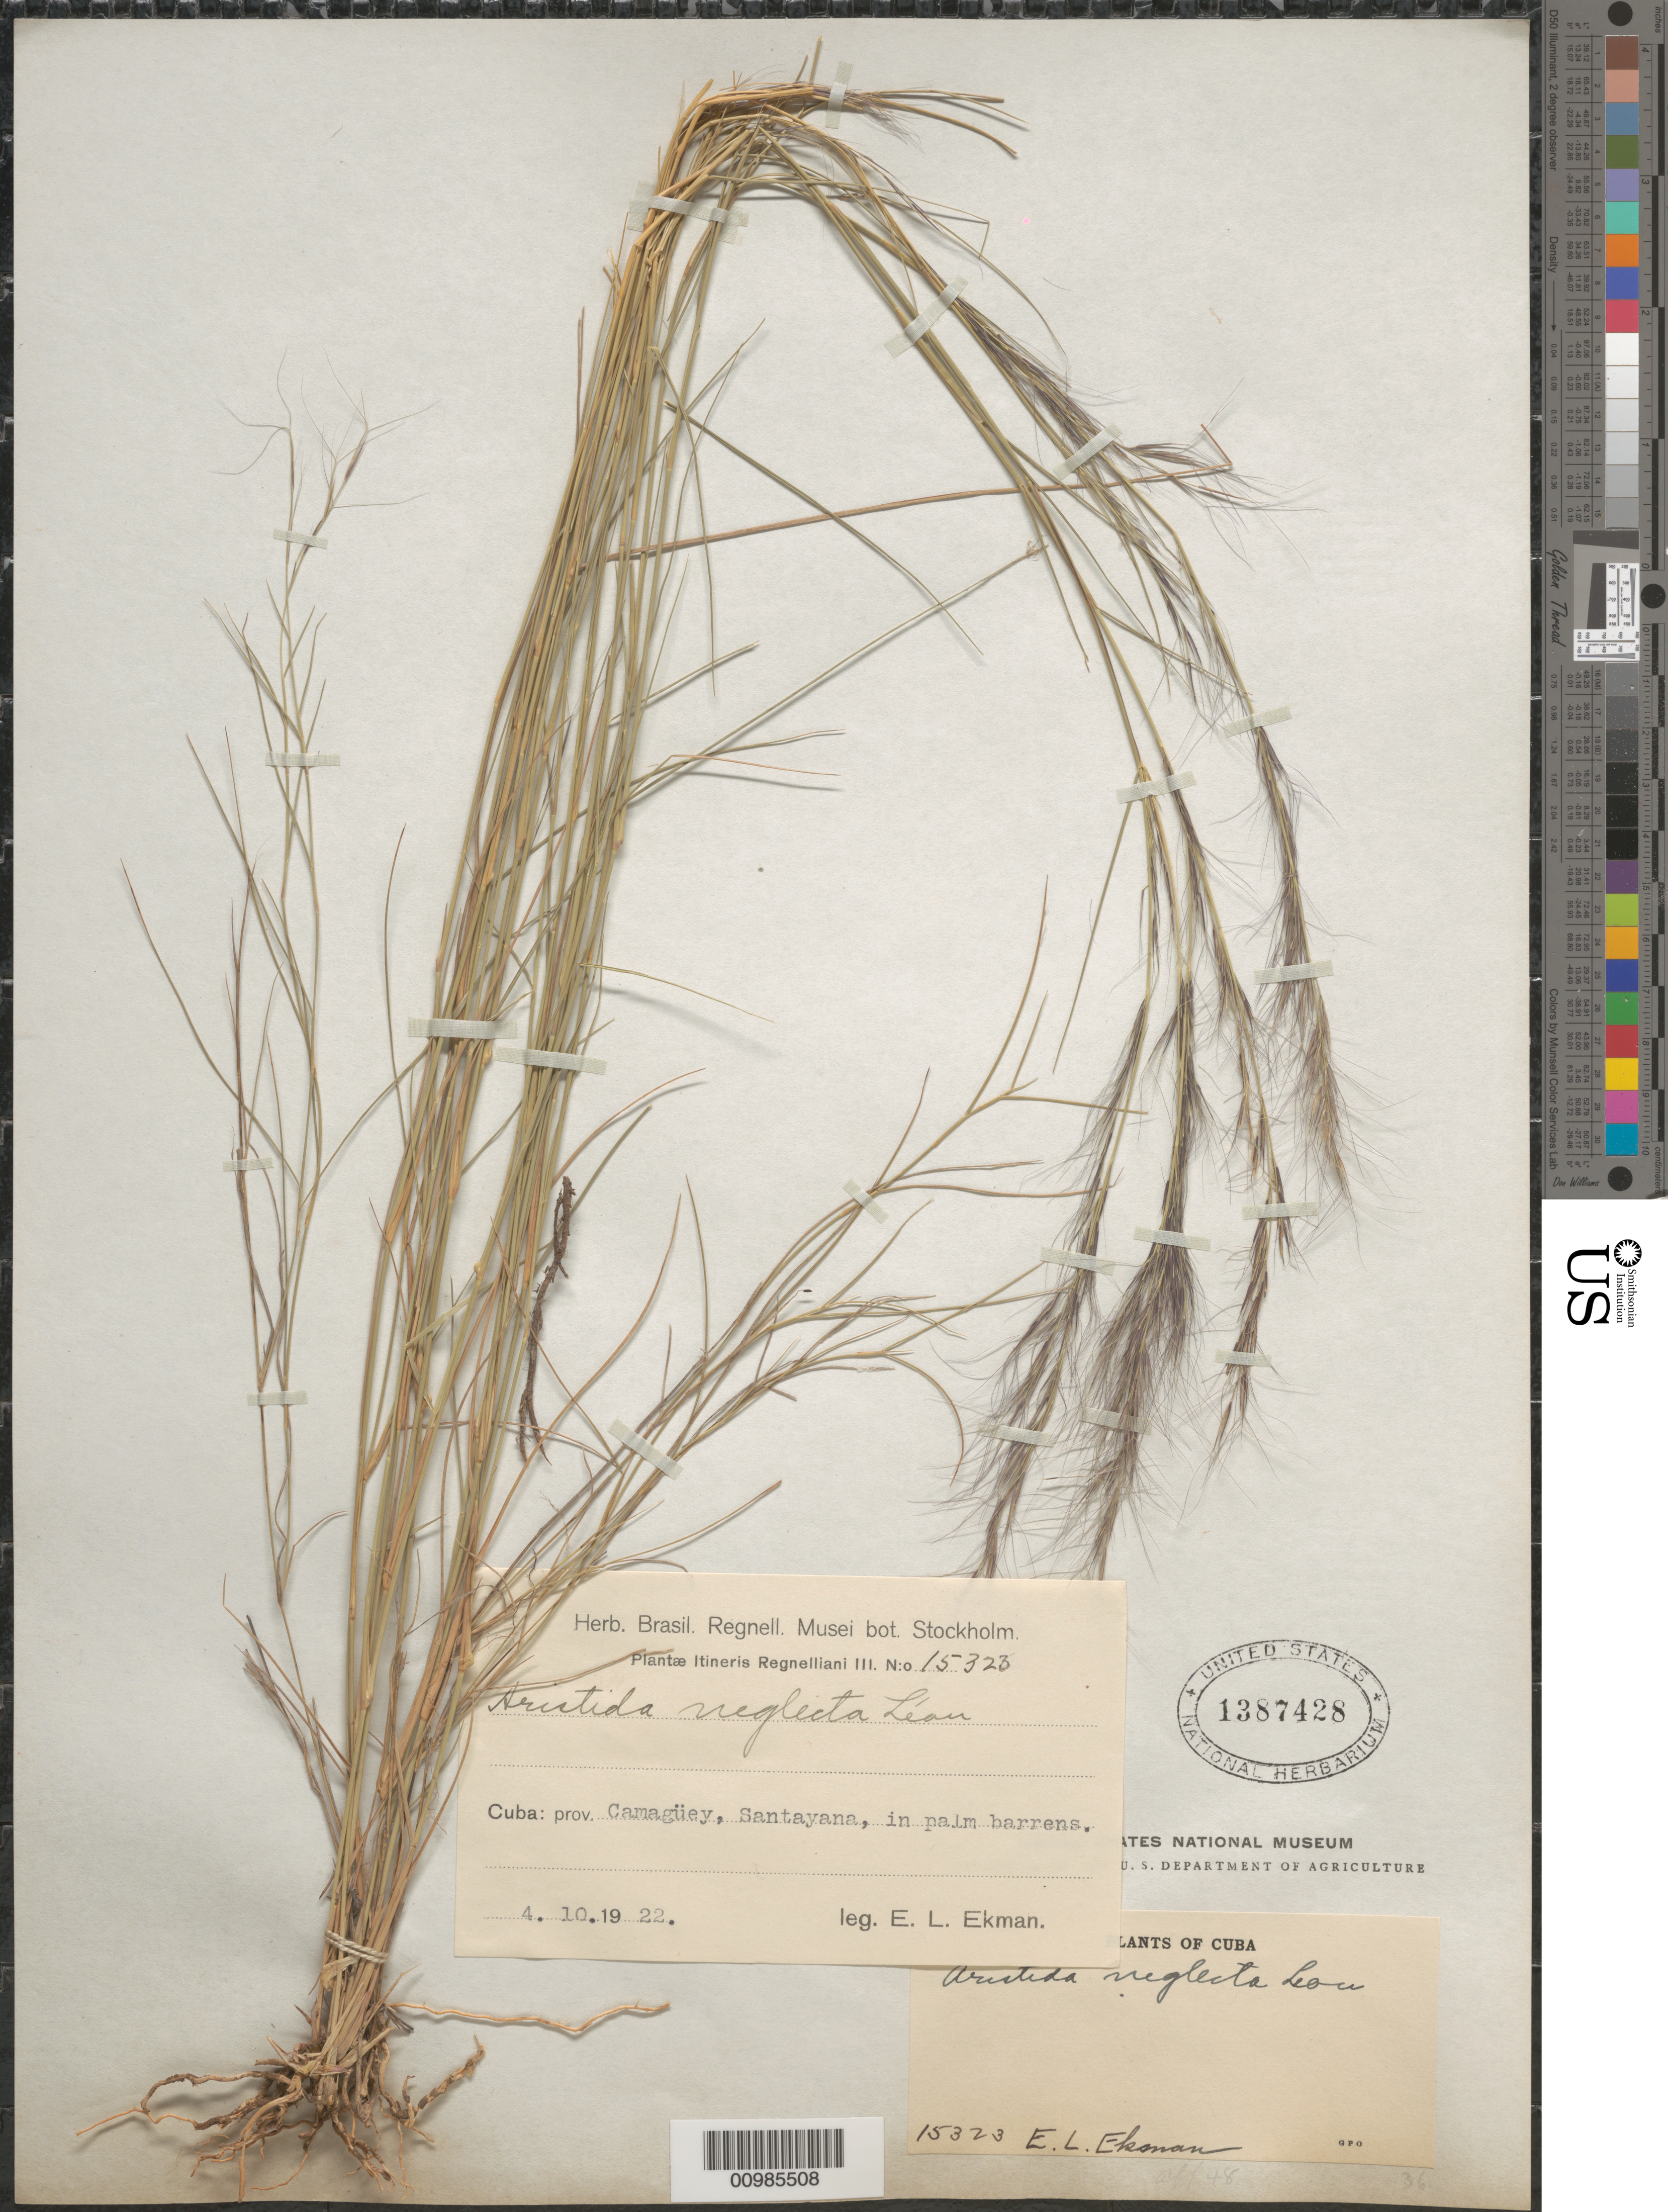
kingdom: Plantae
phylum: Tracheophyta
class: Liliopsida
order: Poales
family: Poaceae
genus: Aristida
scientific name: Aristida neglecta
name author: León ex Hitchc.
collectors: E. L. Ekman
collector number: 15323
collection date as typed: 10 Apr 1922 or 04 Oct 1922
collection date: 1922-04-10 or 1922-10-04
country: Cuba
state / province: Camagüey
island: Cuba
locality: Santayana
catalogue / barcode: US 1387428